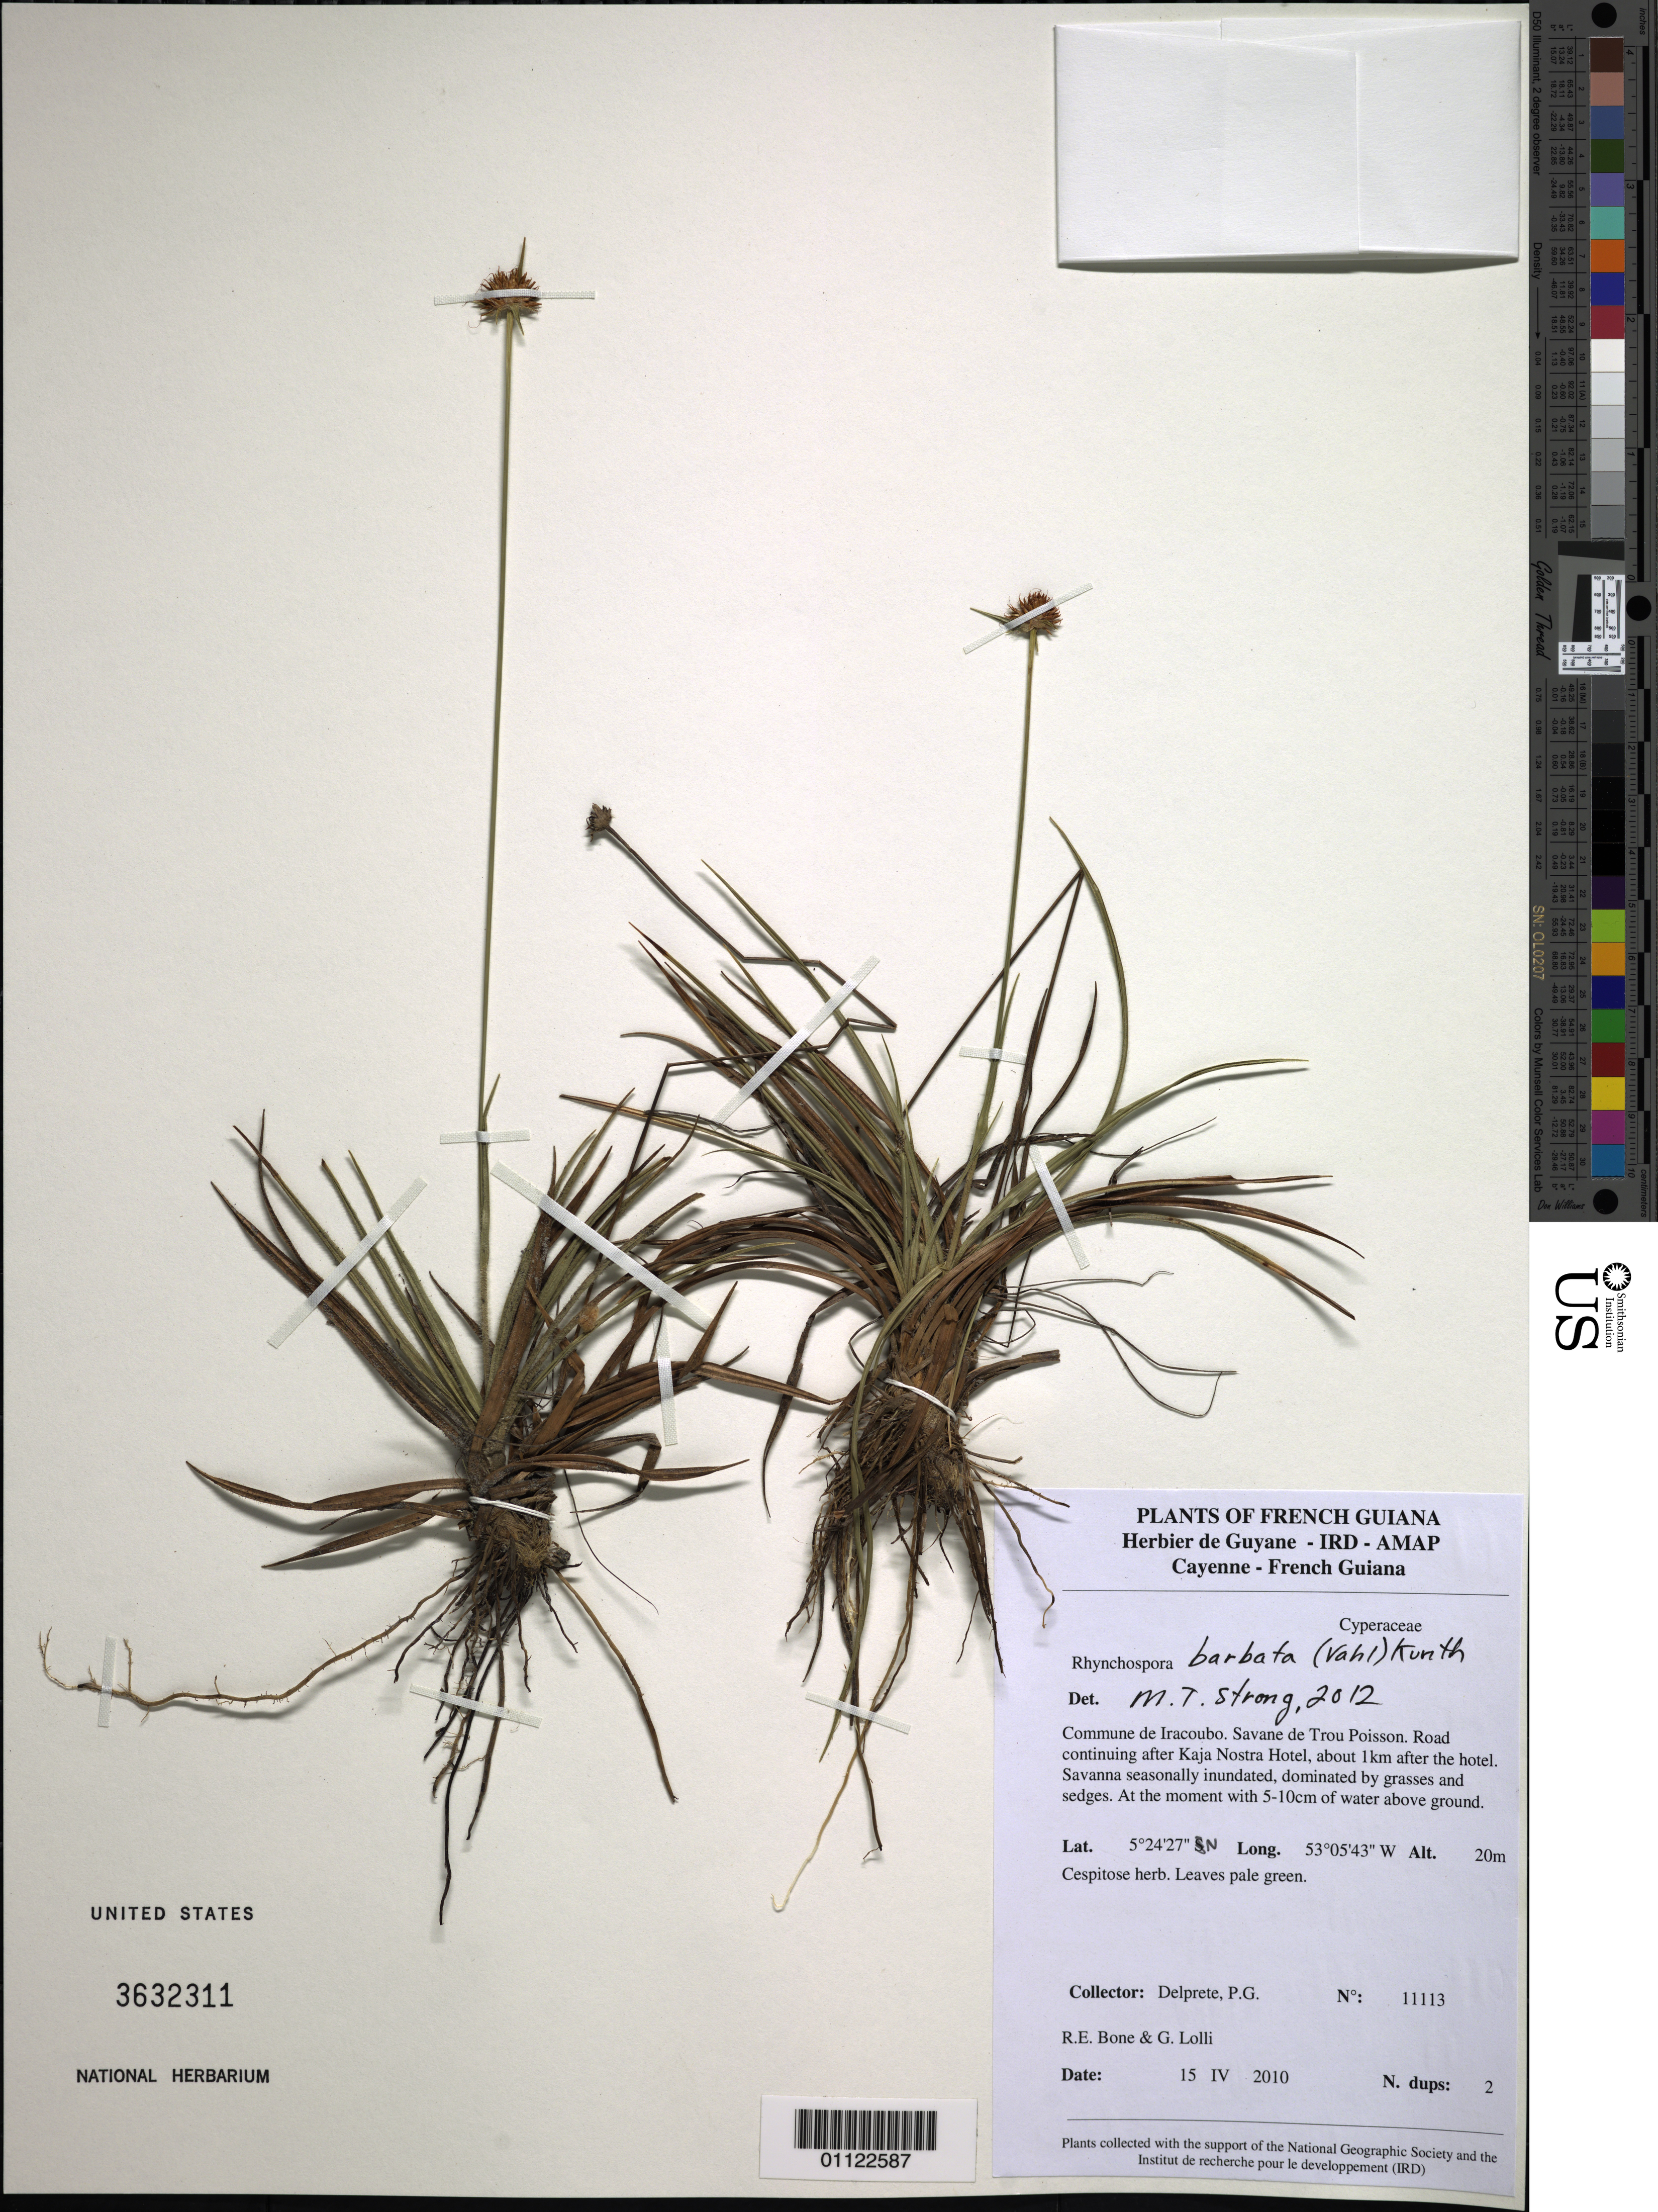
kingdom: Plantae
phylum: Tracheophyta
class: Liliopsida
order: Poales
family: Cyperaceae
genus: Rhynchospora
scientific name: Rhynchospora barbata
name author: (Vahl) Kunth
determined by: Alves, K.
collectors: P. G. Delprete, R. Bone & G. Lolli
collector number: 11113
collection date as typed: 15-Apr-10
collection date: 1910-04-15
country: French Guiana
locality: Commune de Iracoubo. Savane de Trou Poisson. Road continuing after Kaja Nostra Hotel, about 1km after the hotel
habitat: Savanna seasonally inundated, dominated by grasses and sedges. At the moment with 5-10cm of water above ground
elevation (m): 20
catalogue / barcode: US 3632311